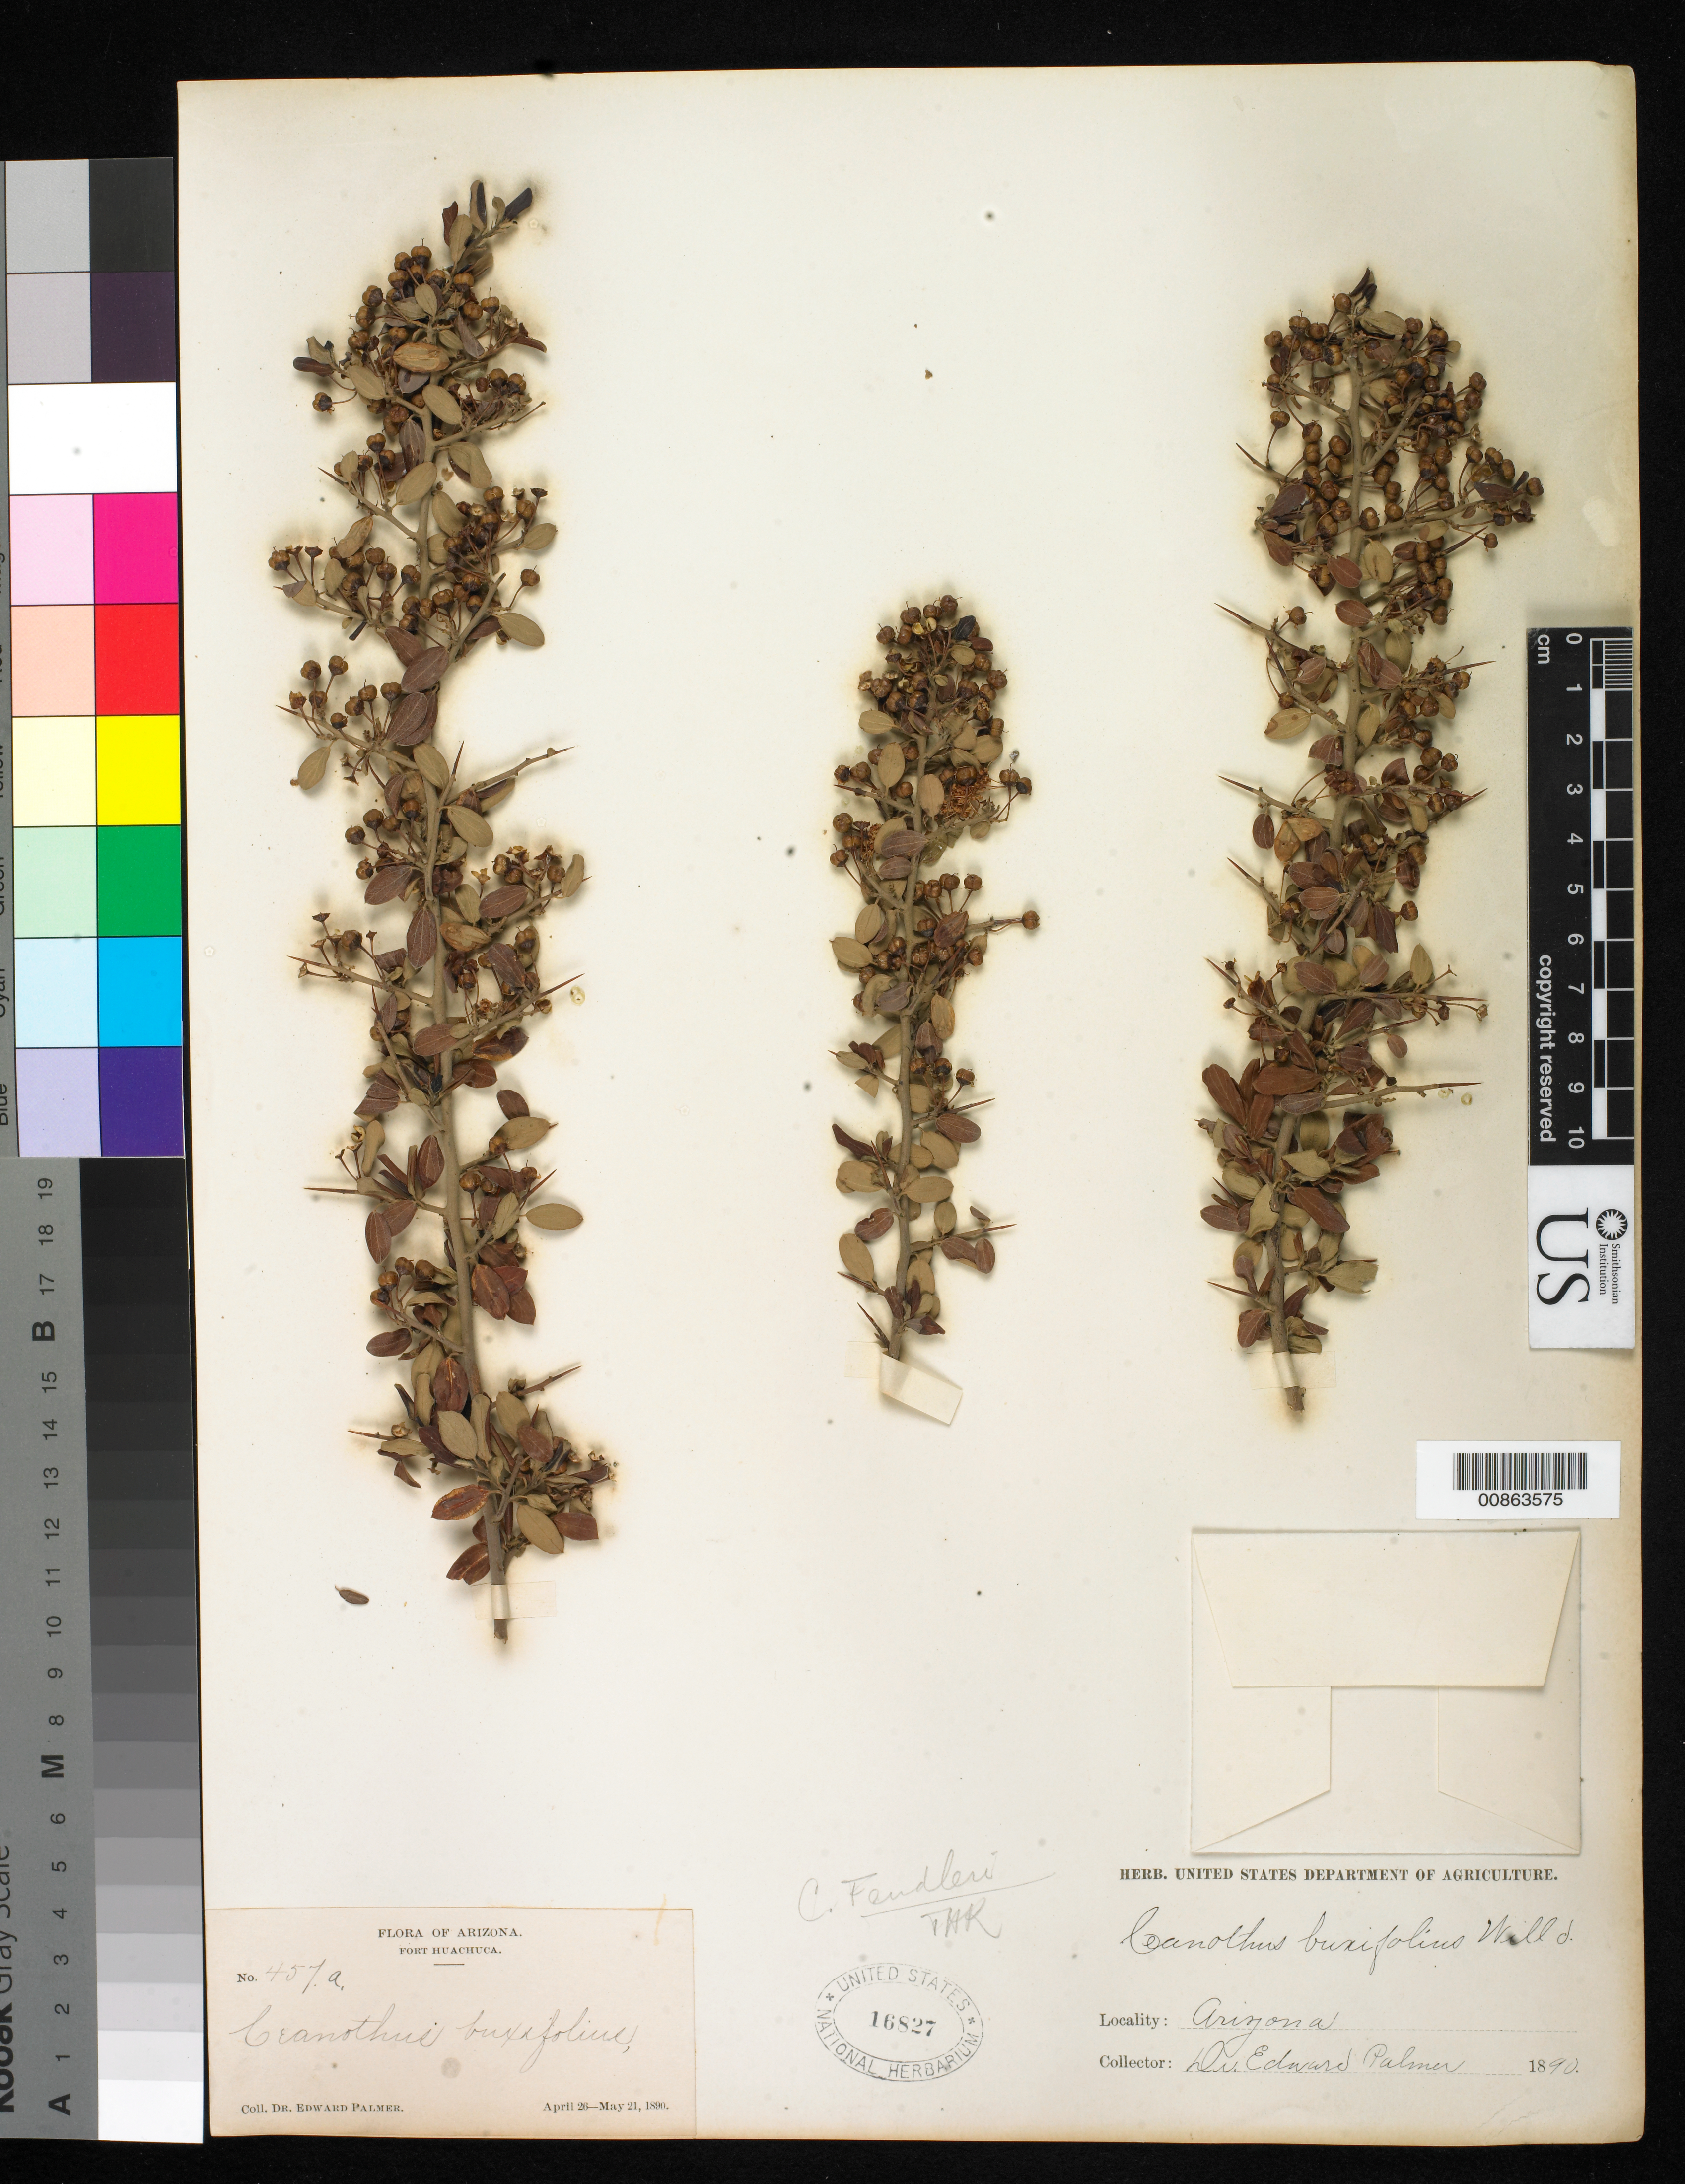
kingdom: Plantae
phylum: Tracheophyta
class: Magnoliopsida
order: Rosales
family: Rhamnaceae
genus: Ceanothus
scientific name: Ceanothus fendleri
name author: A. Gray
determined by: Kearney, T. H.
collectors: E. Palmer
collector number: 457a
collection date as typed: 26 Apr 1890 to 21 May 1890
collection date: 1890-04-26/1890-05-21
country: United States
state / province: Arizona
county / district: Cochise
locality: Fort Huachuca.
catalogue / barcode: US 16827